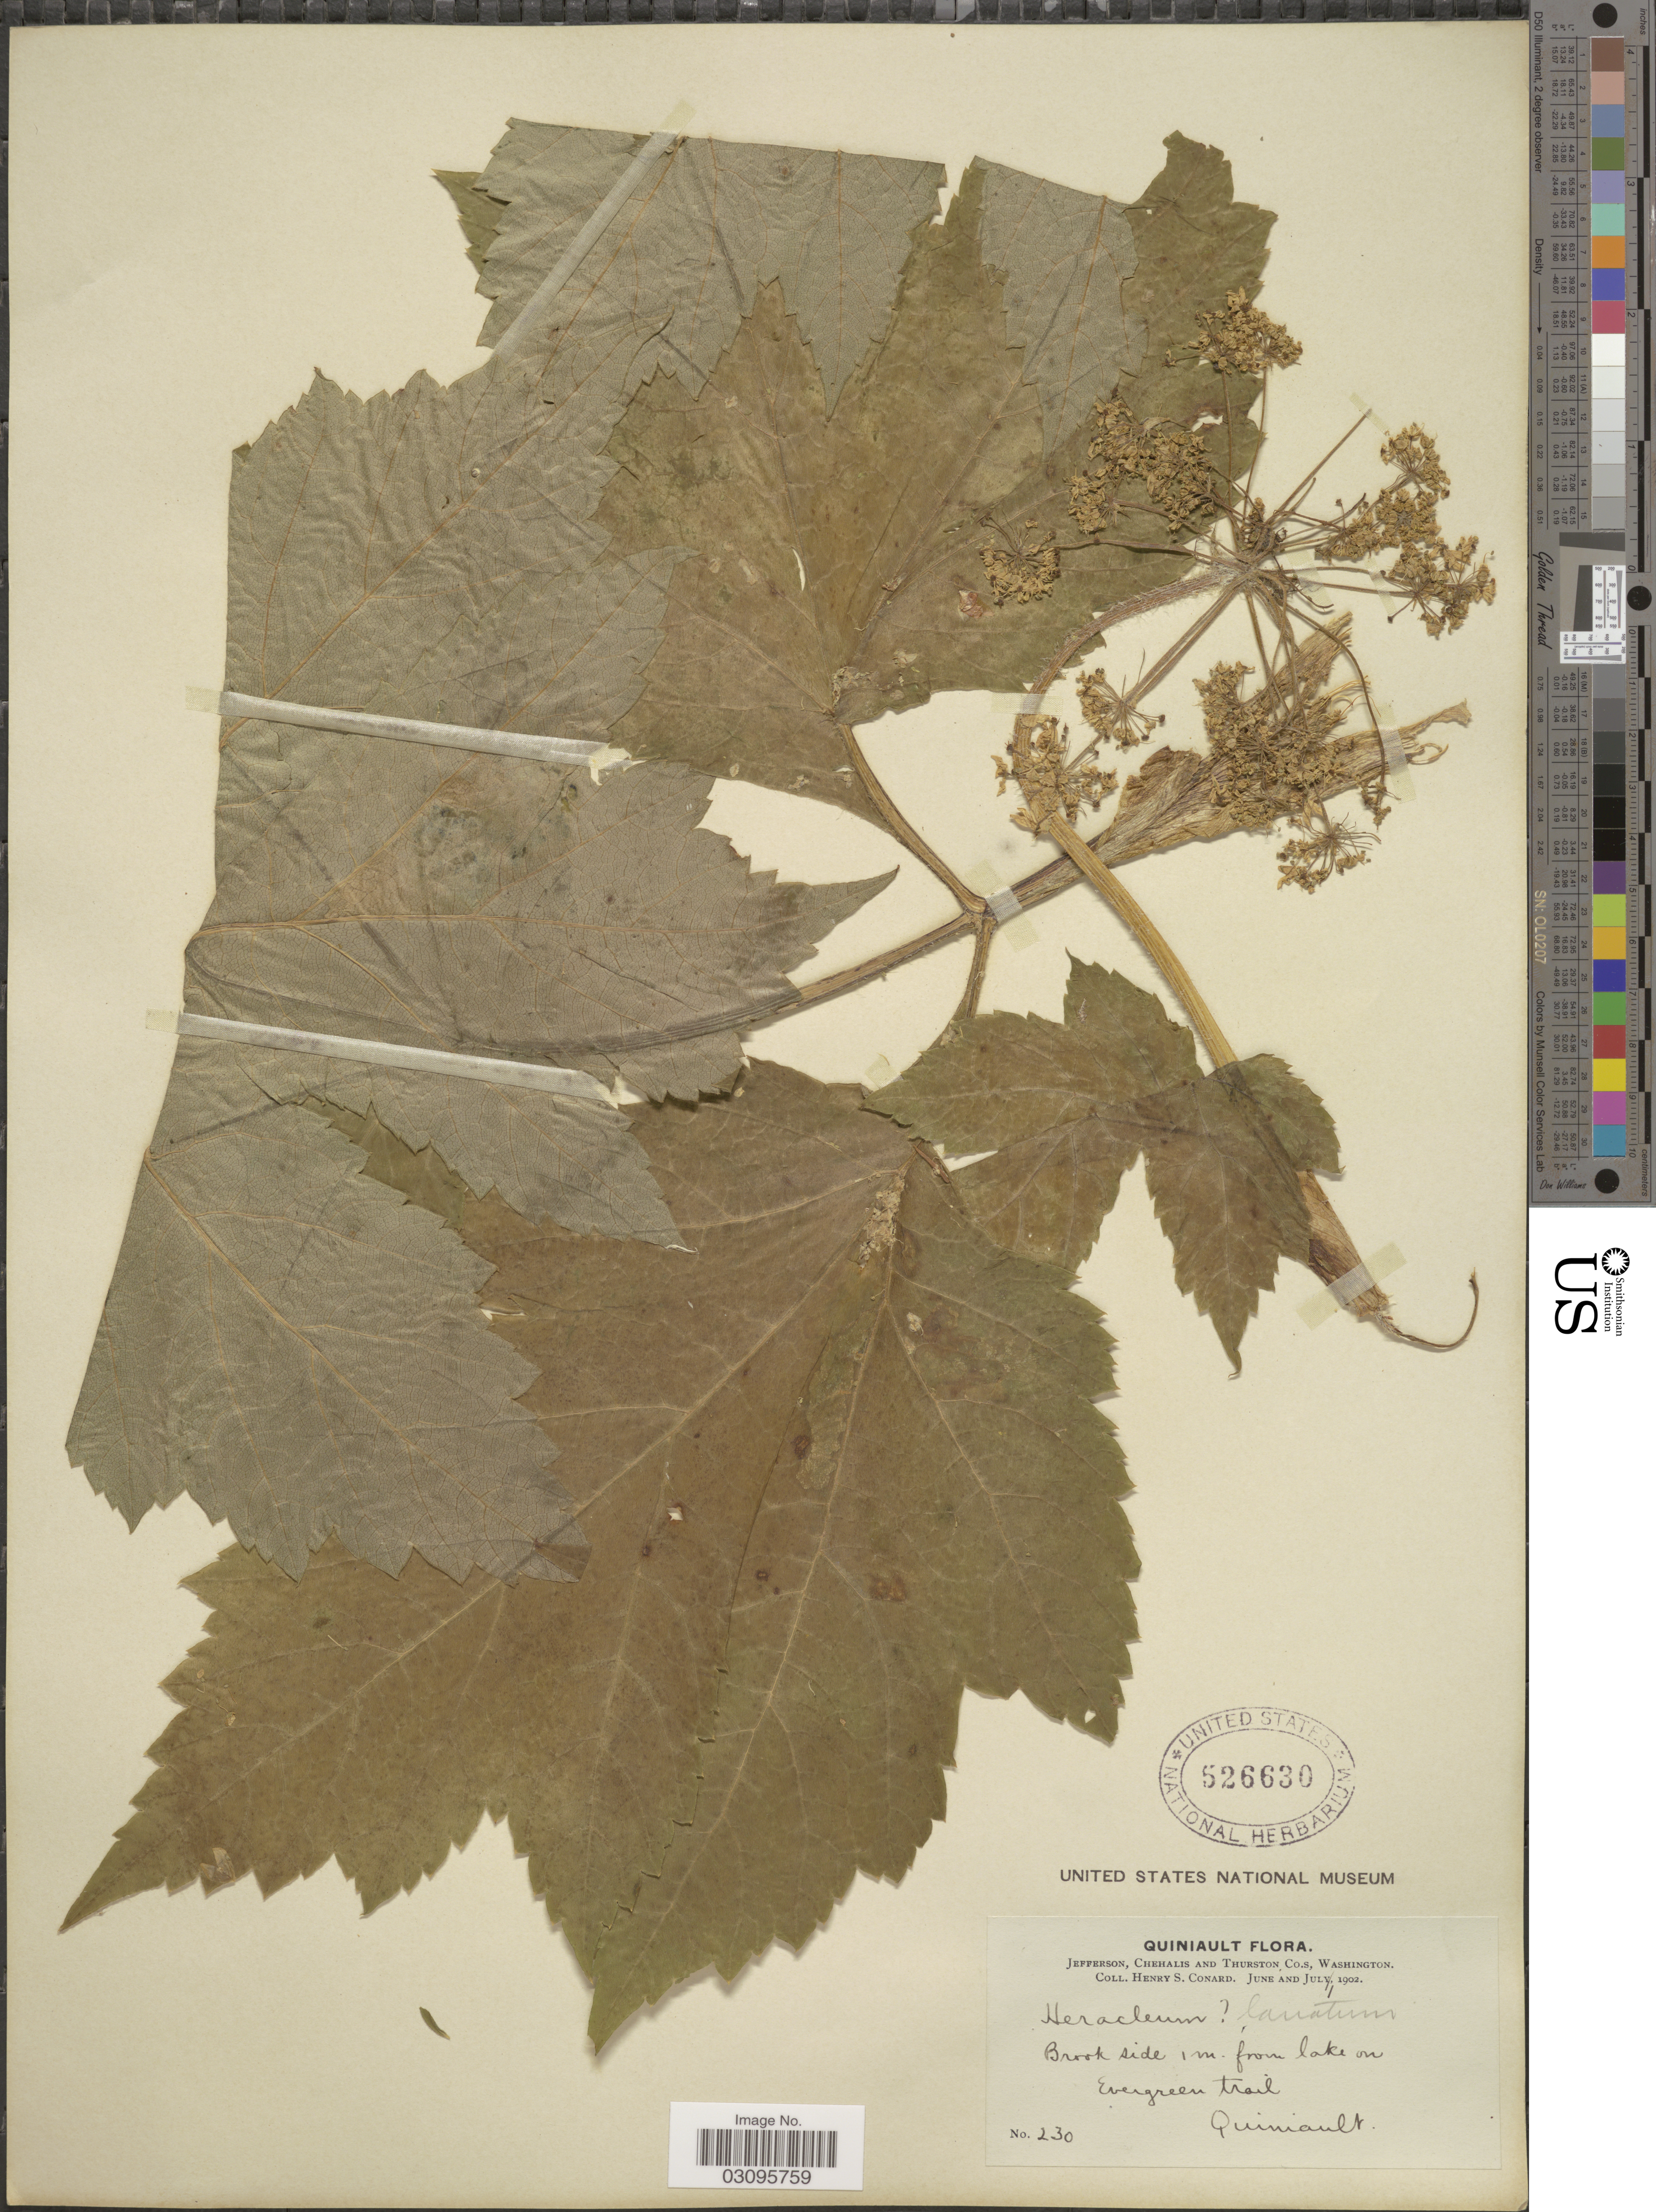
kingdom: Plantae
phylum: Tracheophyta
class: Magnoliopsida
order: Apiales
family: Apiaceae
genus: Heracleum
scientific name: Heracleum lanatum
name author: Michx.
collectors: H. Conrad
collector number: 230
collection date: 1902-07-01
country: United States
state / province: Washington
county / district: Thurston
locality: Quiniault. Jefferson, Chehalis and Thurston Co.s. Brook side 1 m. from lake on Evergreen trail.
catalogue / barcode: US 526630